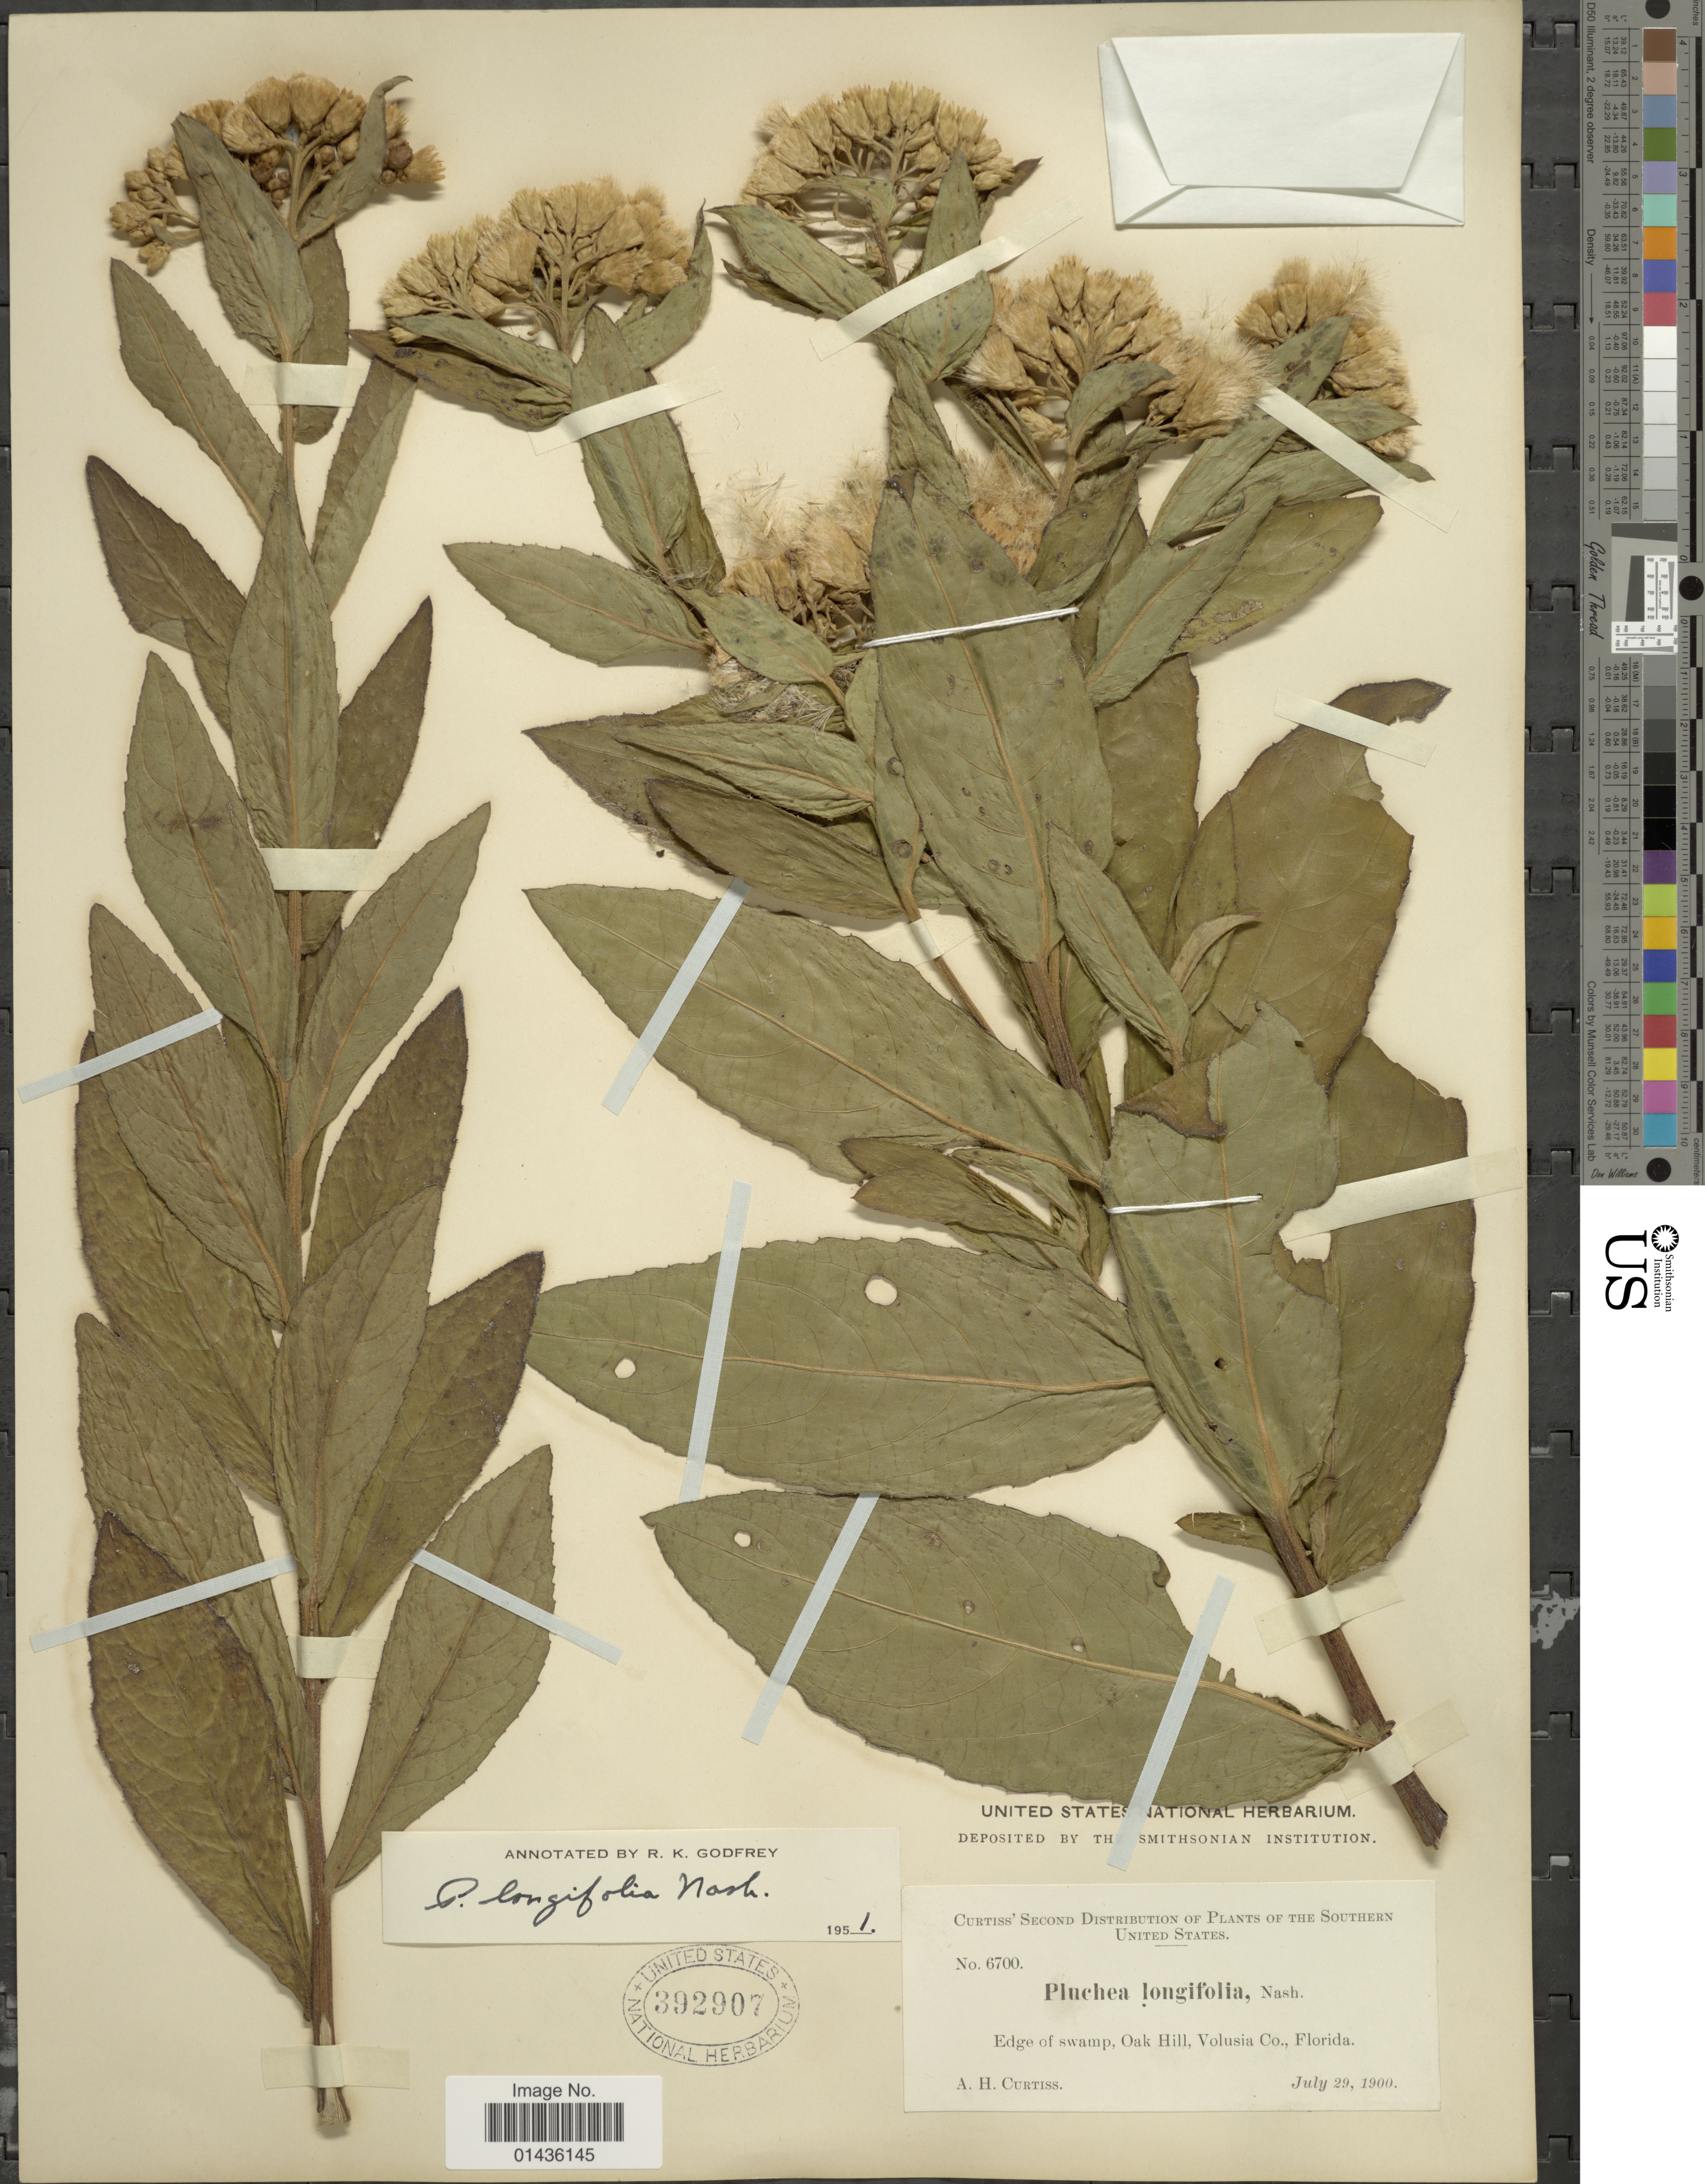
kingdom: Plantae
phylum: Tracheophyta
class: Magnoliopsida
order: Asterales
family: Asteraceae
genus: Pluchea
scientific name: Pluchea longifolia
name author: Nash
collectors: A. H. Curtiss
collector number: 6700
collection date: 1900-07-29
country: United States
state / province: Florida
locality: Southern United States, Oak Hill, Volusia Co.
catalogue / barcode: US 392907